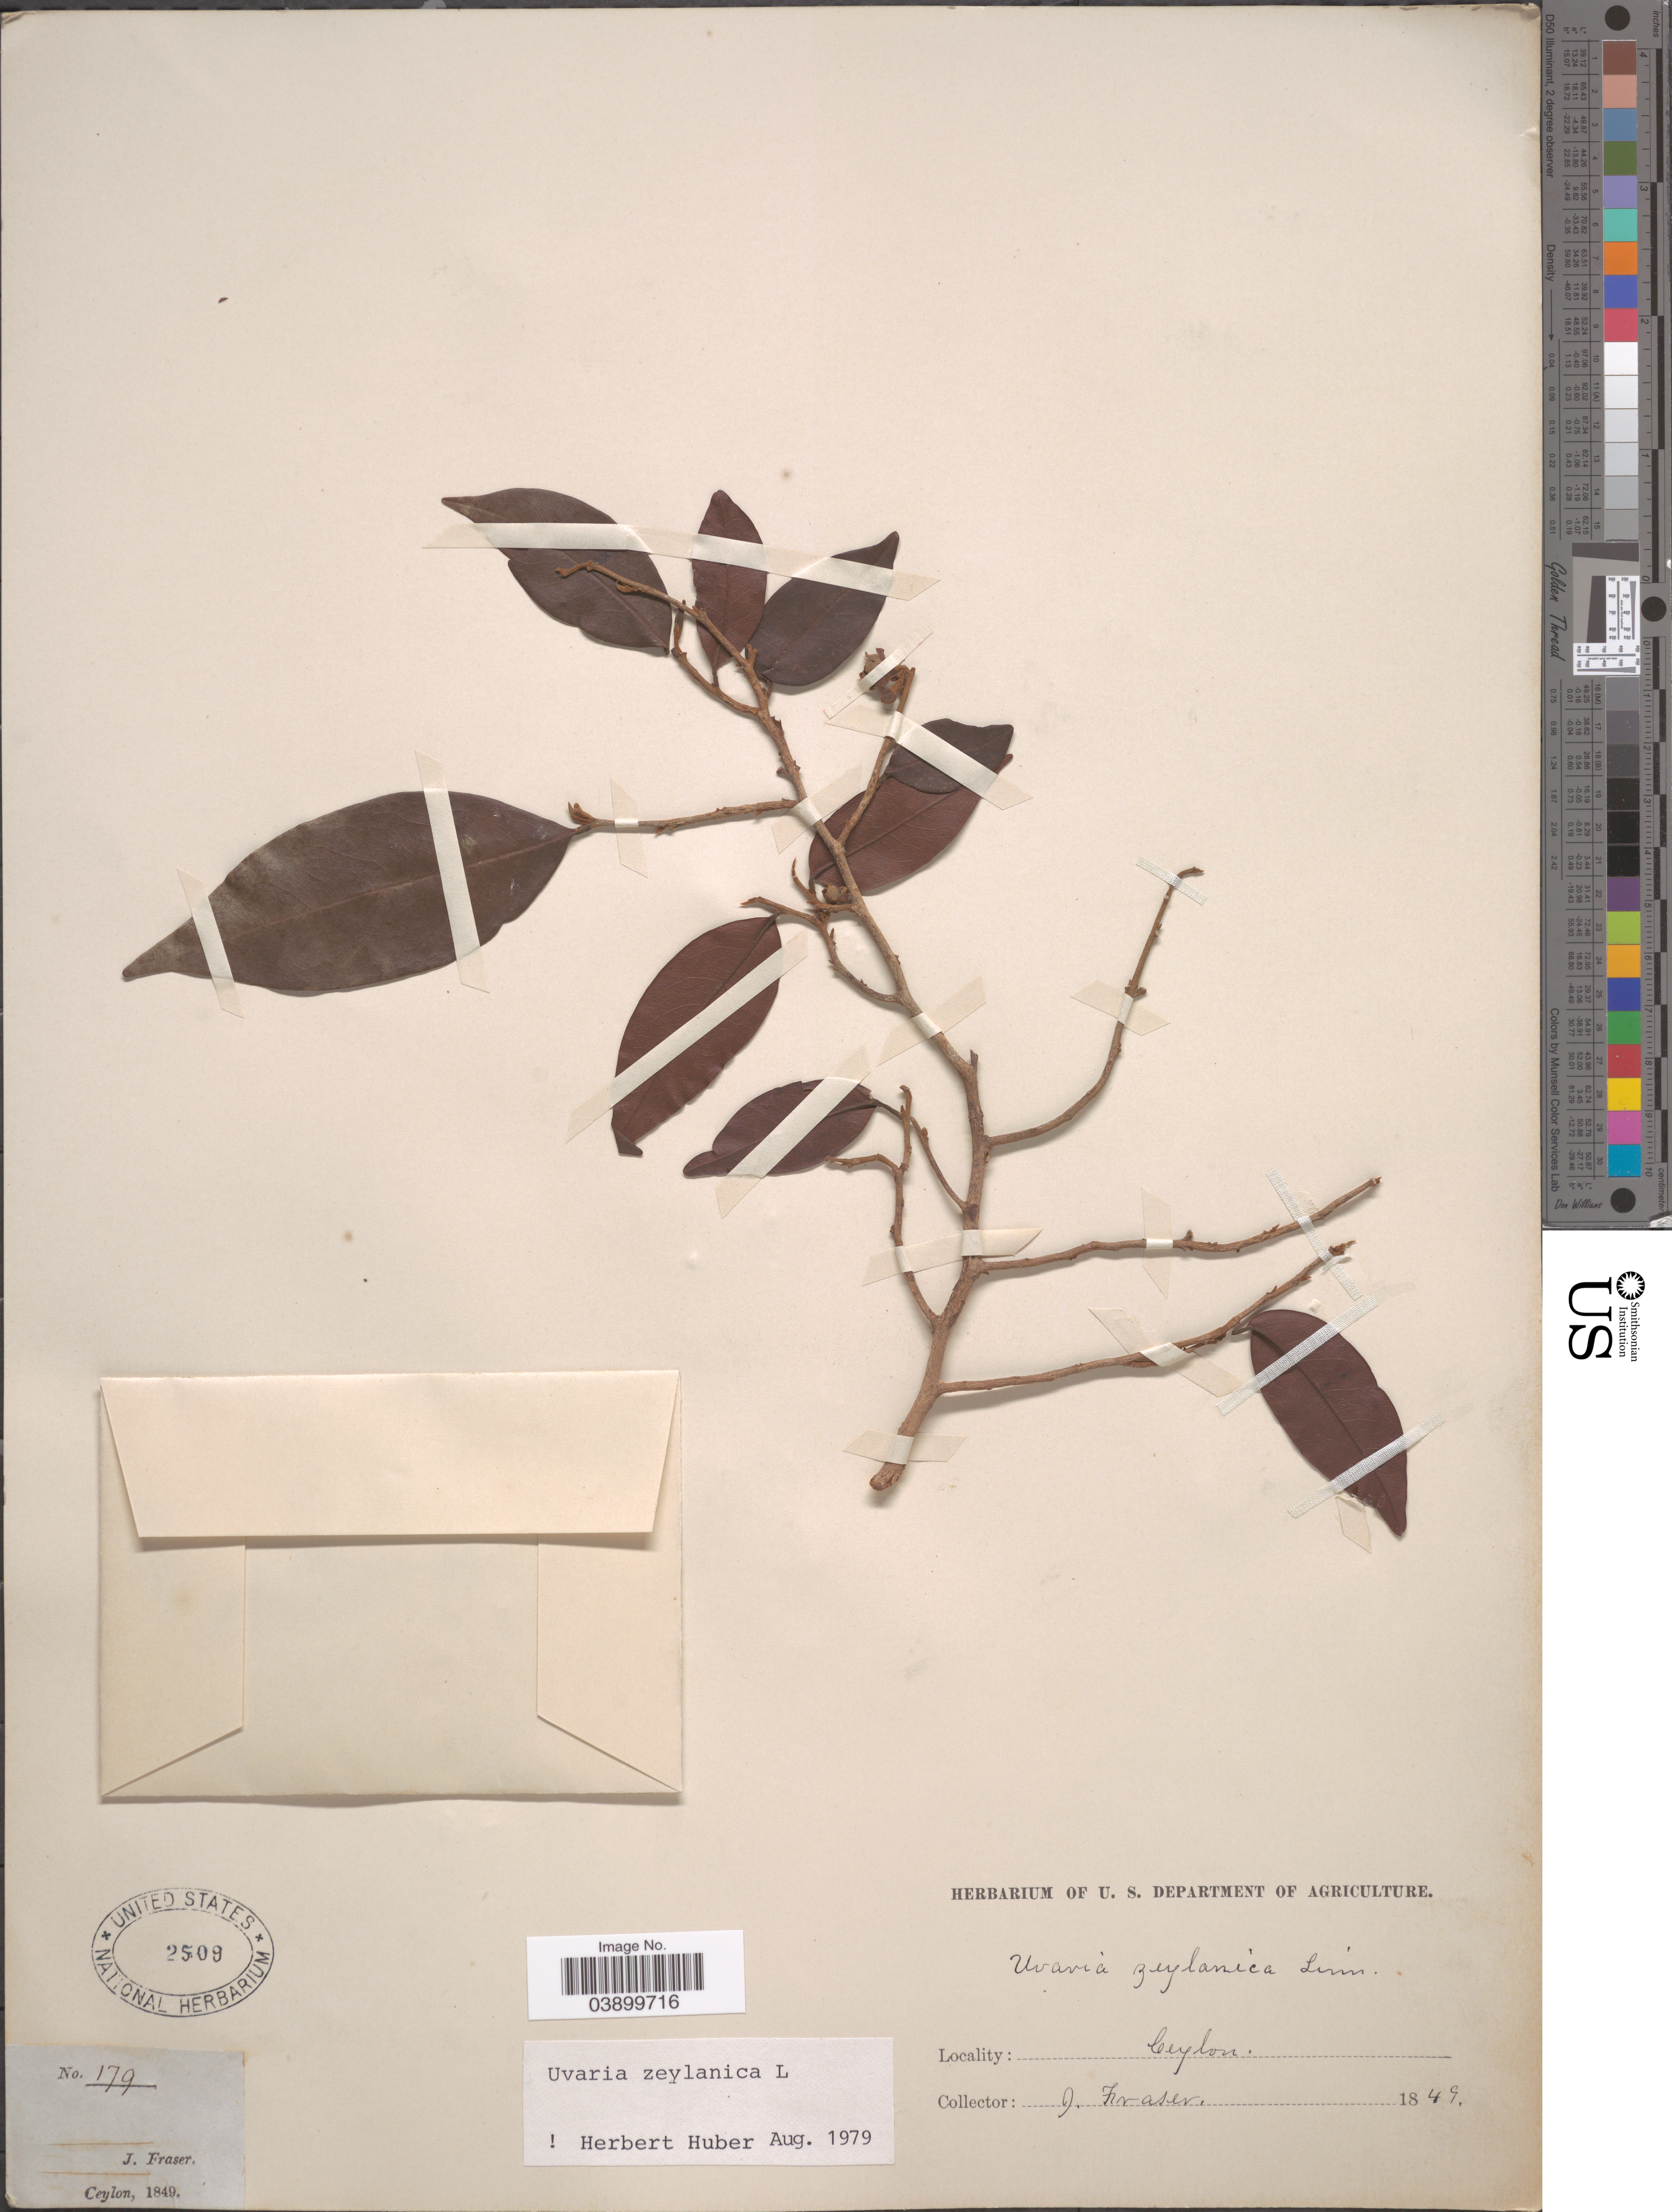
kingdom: Plantae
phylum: Tracheophyta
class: Magnoliopsida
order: Magnoliales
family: Annonaceae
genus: Uvaria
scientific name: Uvaria zeylanica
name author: L.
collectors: J. Fraser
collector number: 179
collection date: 1849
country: Sri Lanka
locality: Ceylon.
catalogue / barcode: US 2509